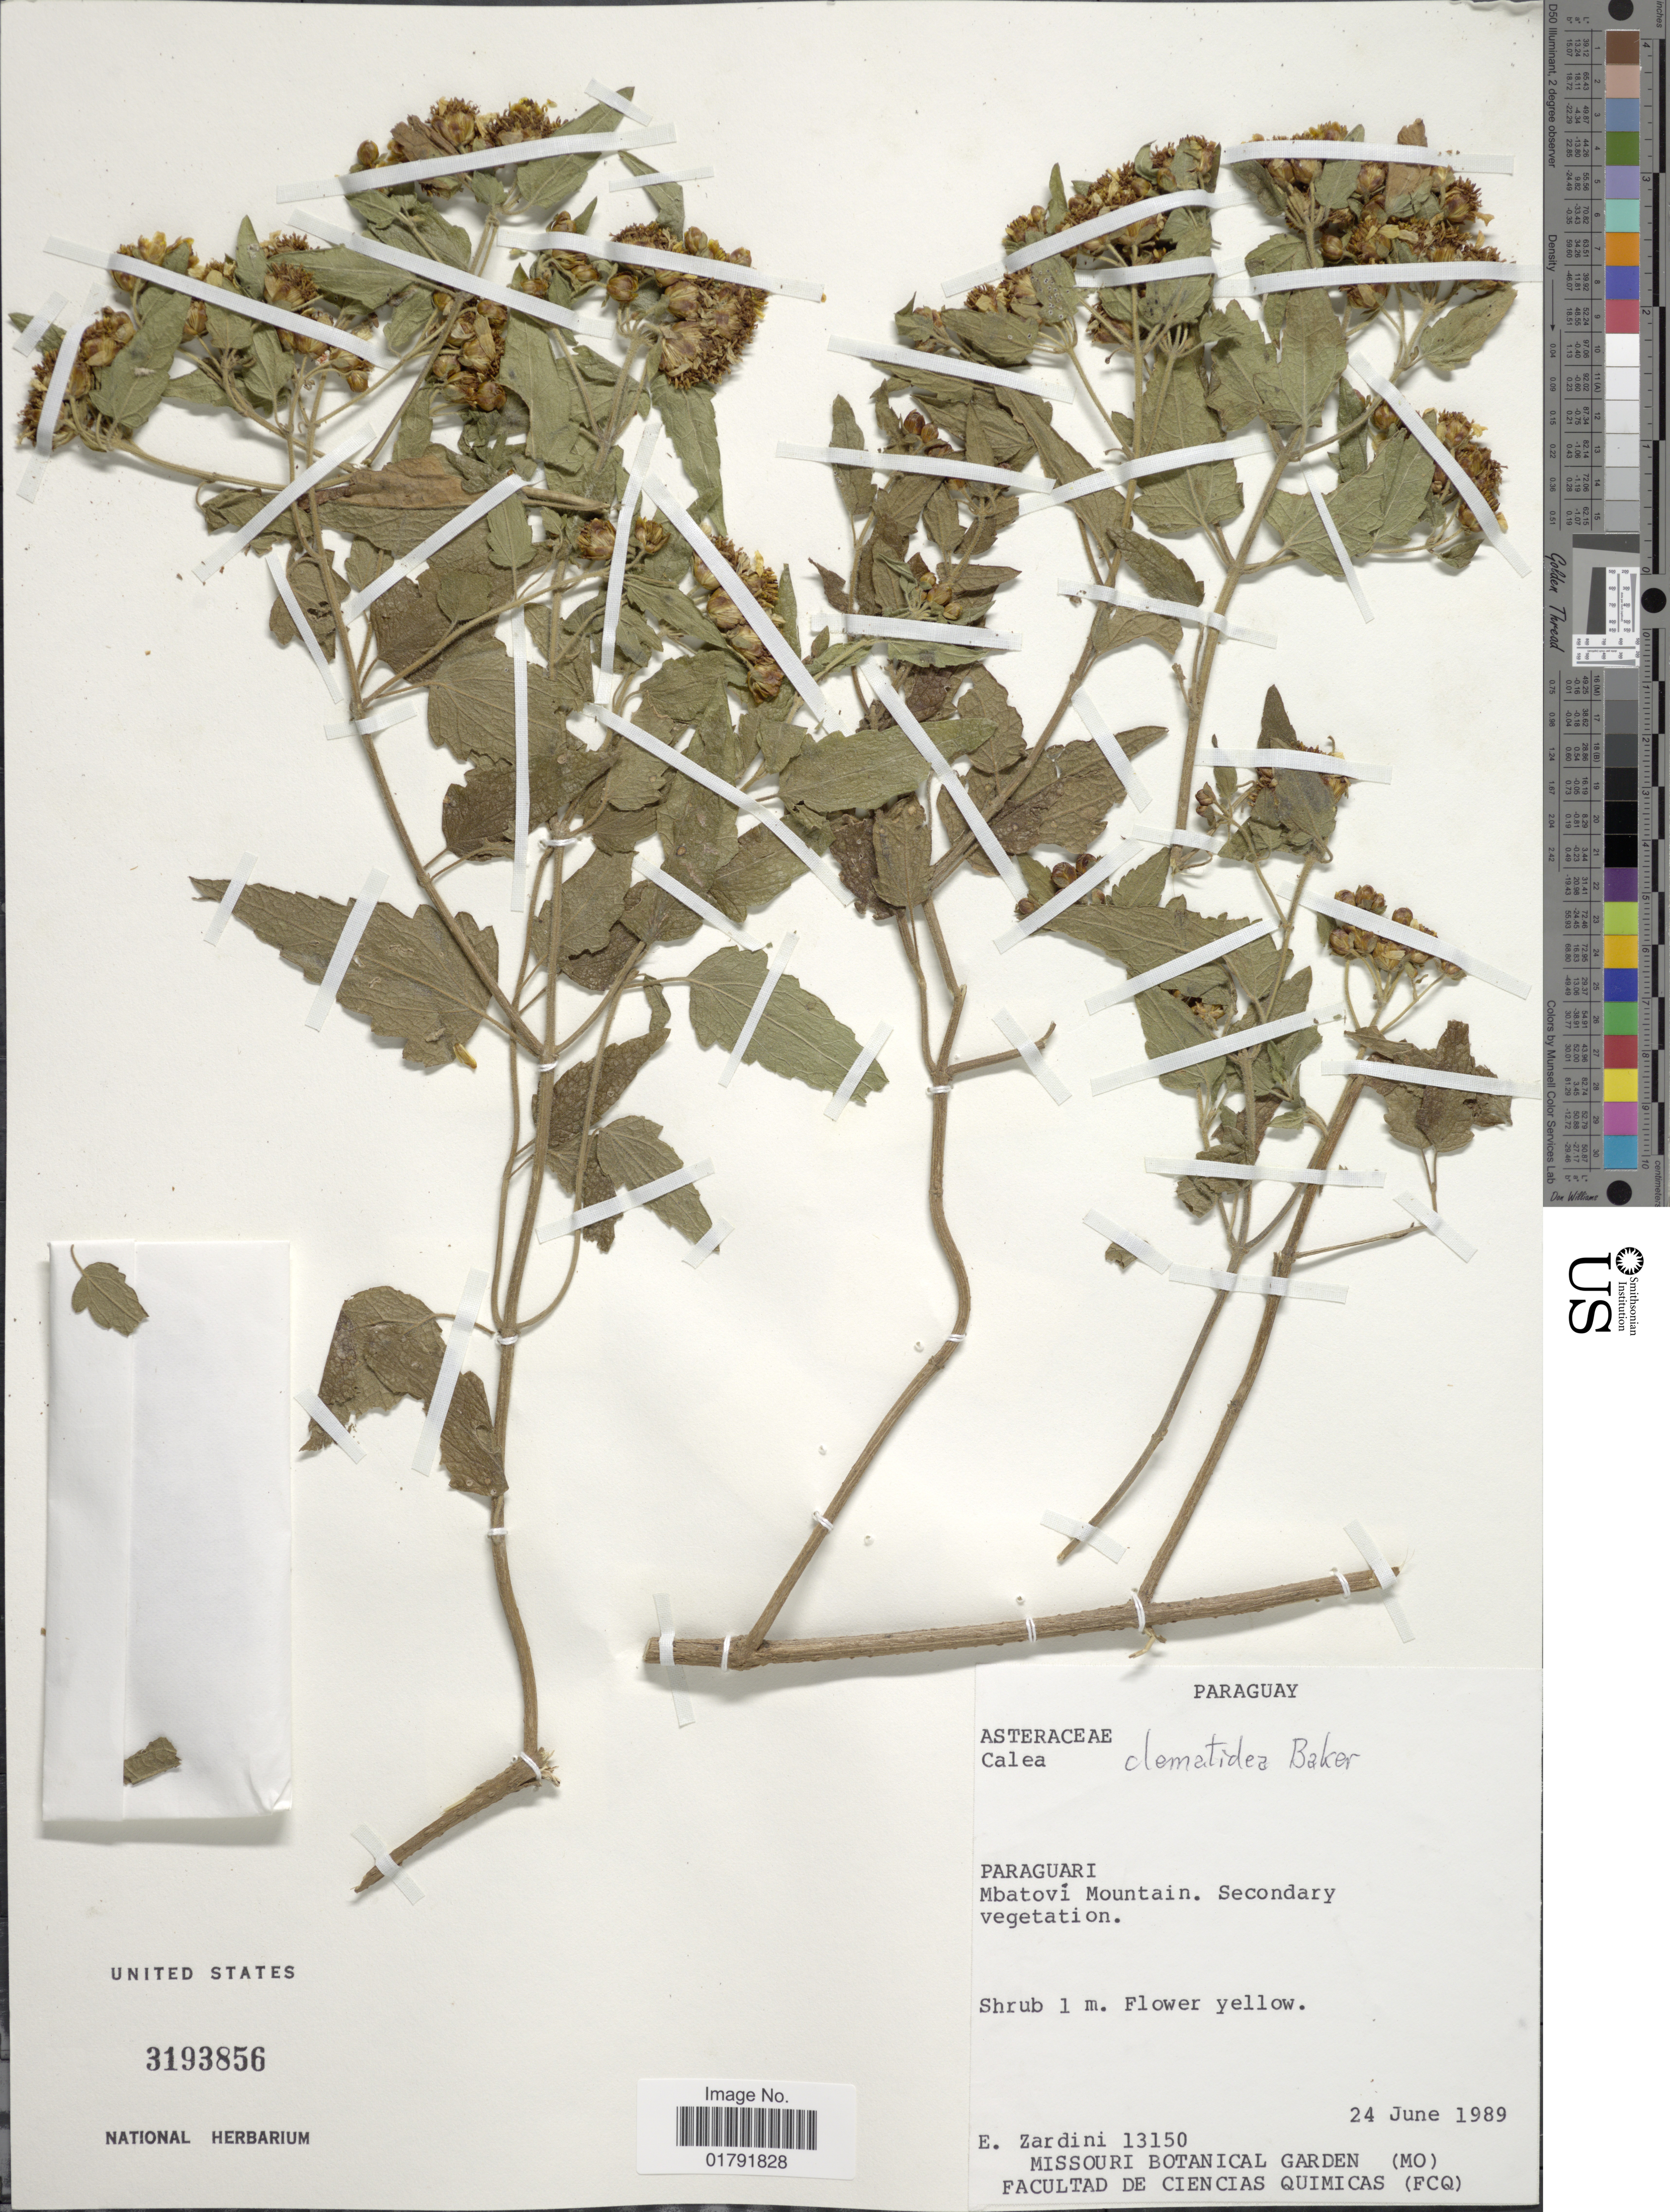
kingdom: Plantae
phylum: Tracheophyta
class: Magnoliopsida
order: Asterales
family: Asteraceae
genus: Calea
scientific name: Calea clematidea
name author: Baker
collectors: E. M. Zardini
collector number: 13150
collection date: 1989-06-24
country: Paraguay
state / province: Paraguari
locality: Mbatovi Mountain.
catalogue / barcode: US 3193856